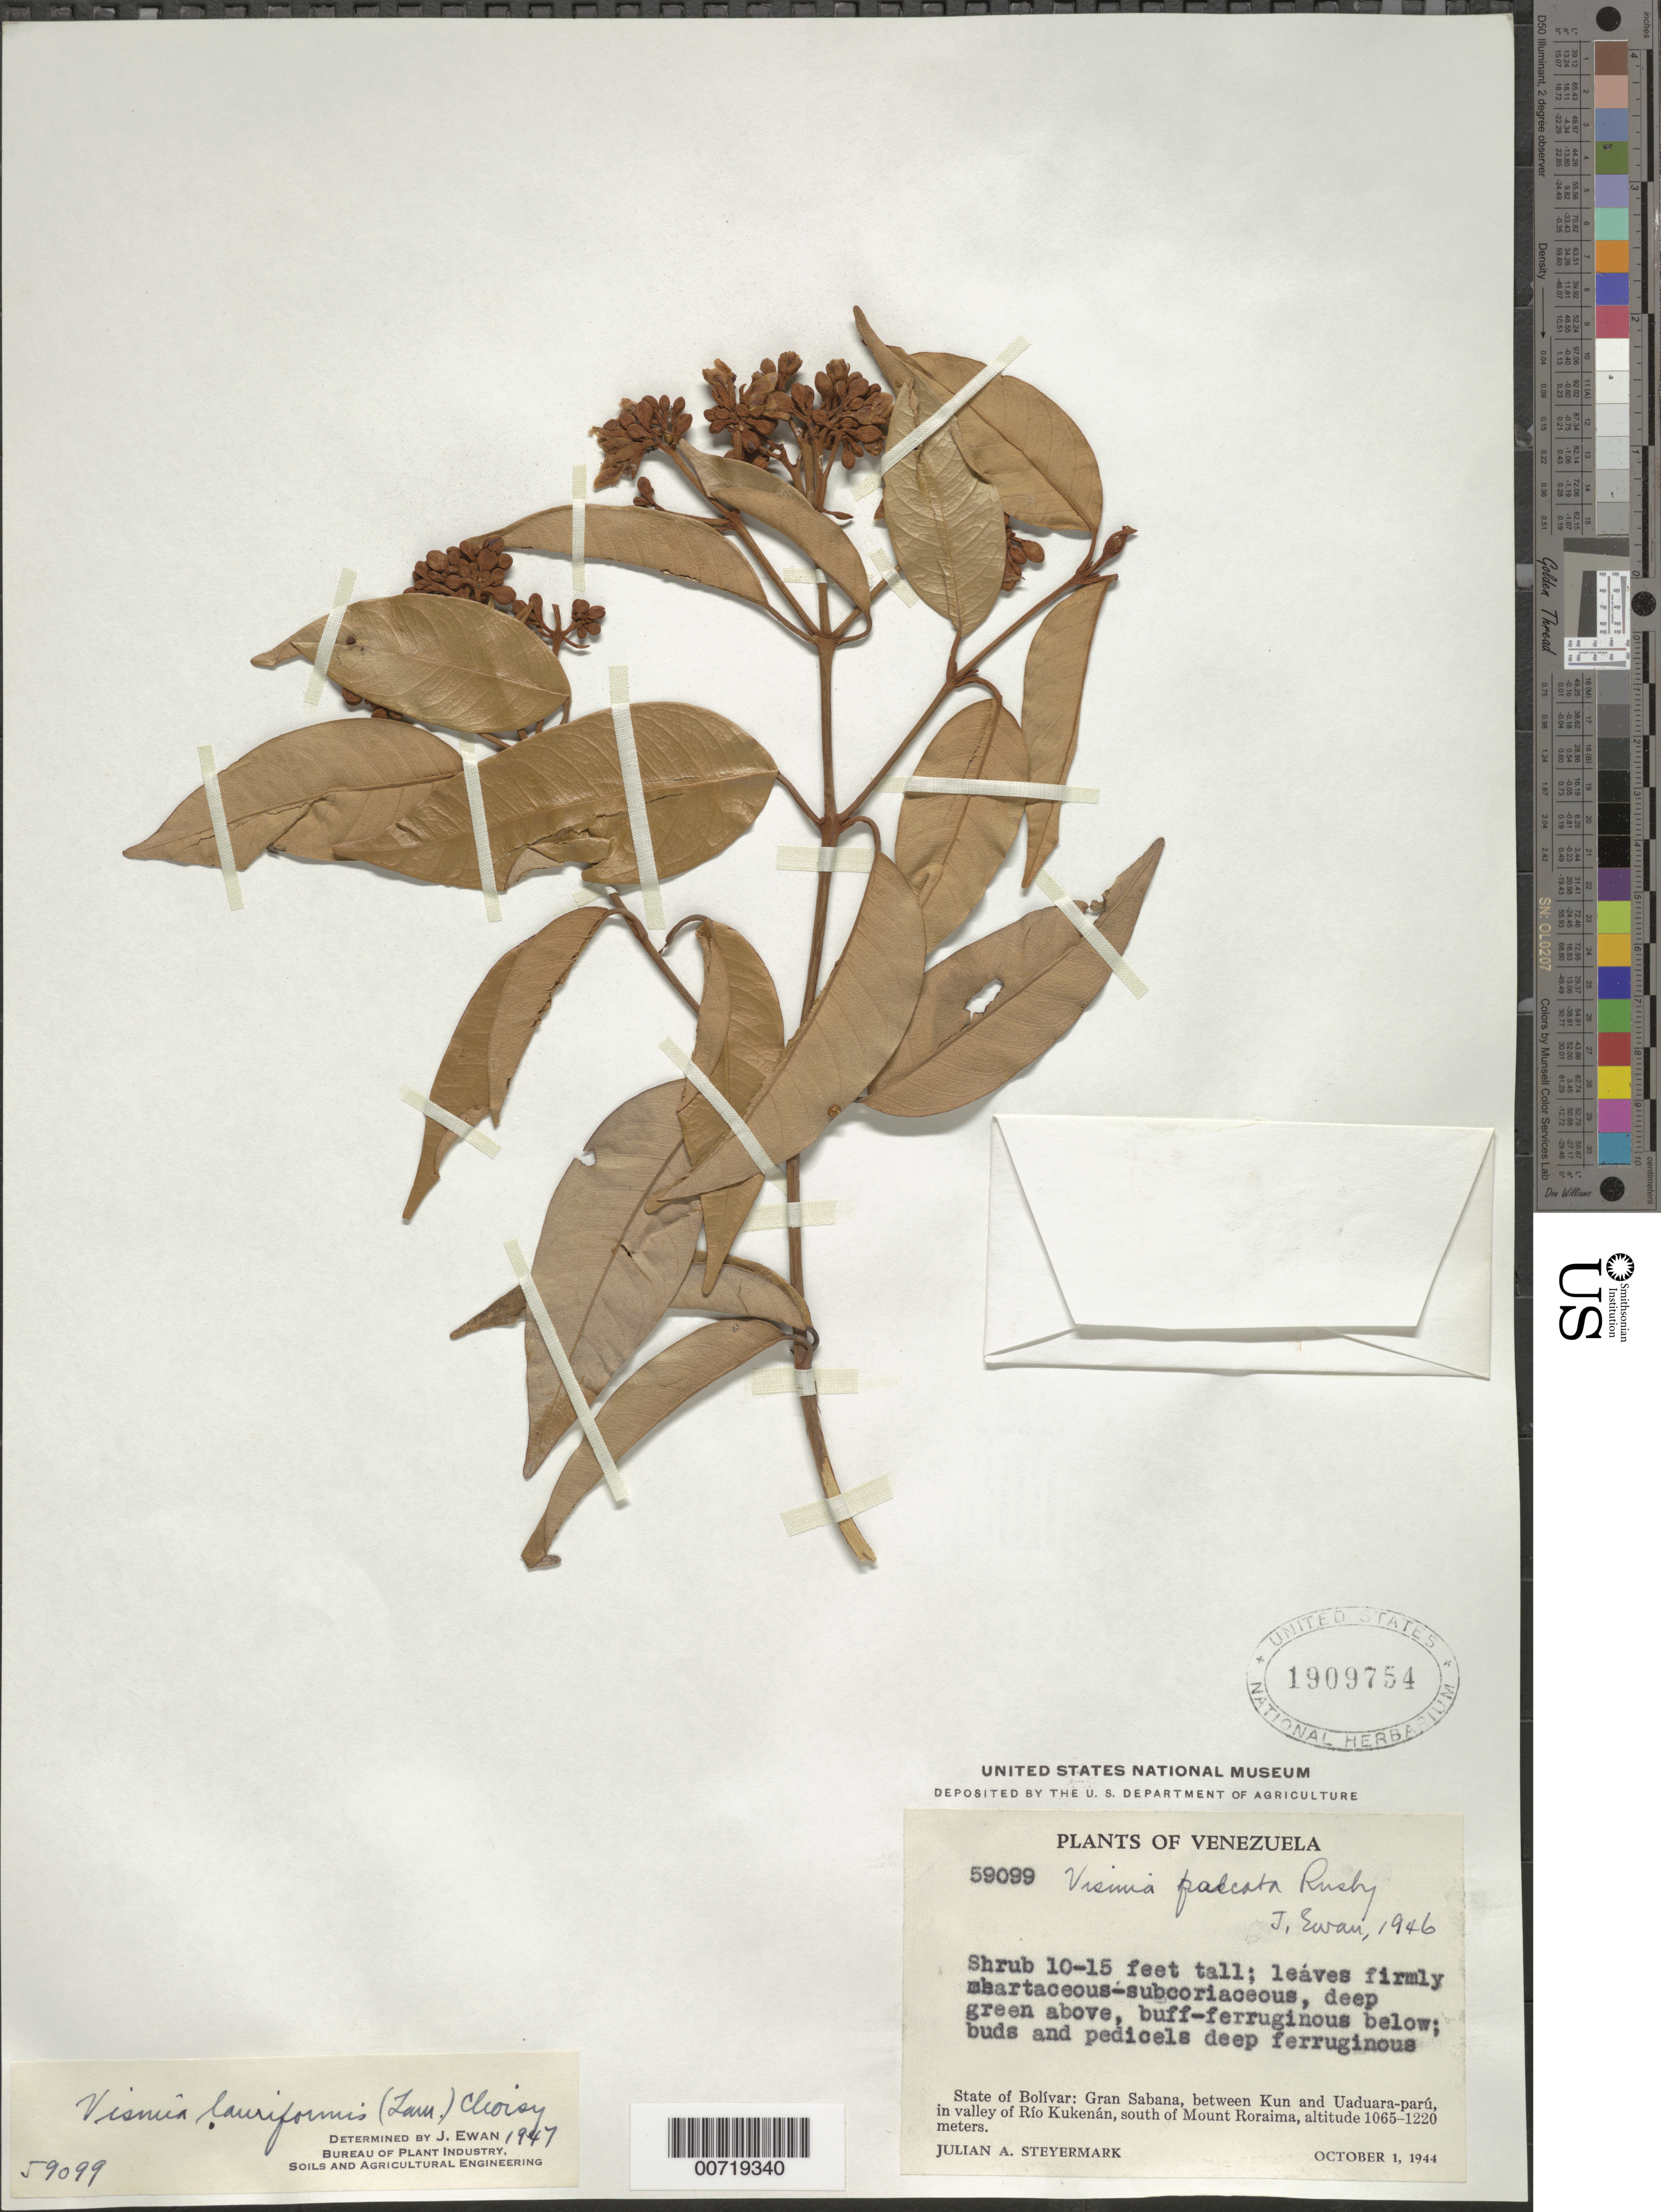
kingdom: Plantae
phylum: Tracheophyta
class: Magnoliopsida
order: Malpighiales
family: Hypericaceae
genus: Vismia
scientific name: Vismia guianensis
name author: (Aubl.) Pers.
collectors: J. Steyermark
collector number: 59099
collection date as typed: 1-Oct-44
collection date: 1944-10-01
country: Venezuela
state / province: Bolívar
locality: Gran Sabana, between Kun and Uaduara-parú, Río Kukenán Valley, S of Mt. Roraima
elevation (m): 1065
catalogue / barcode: US 1909754